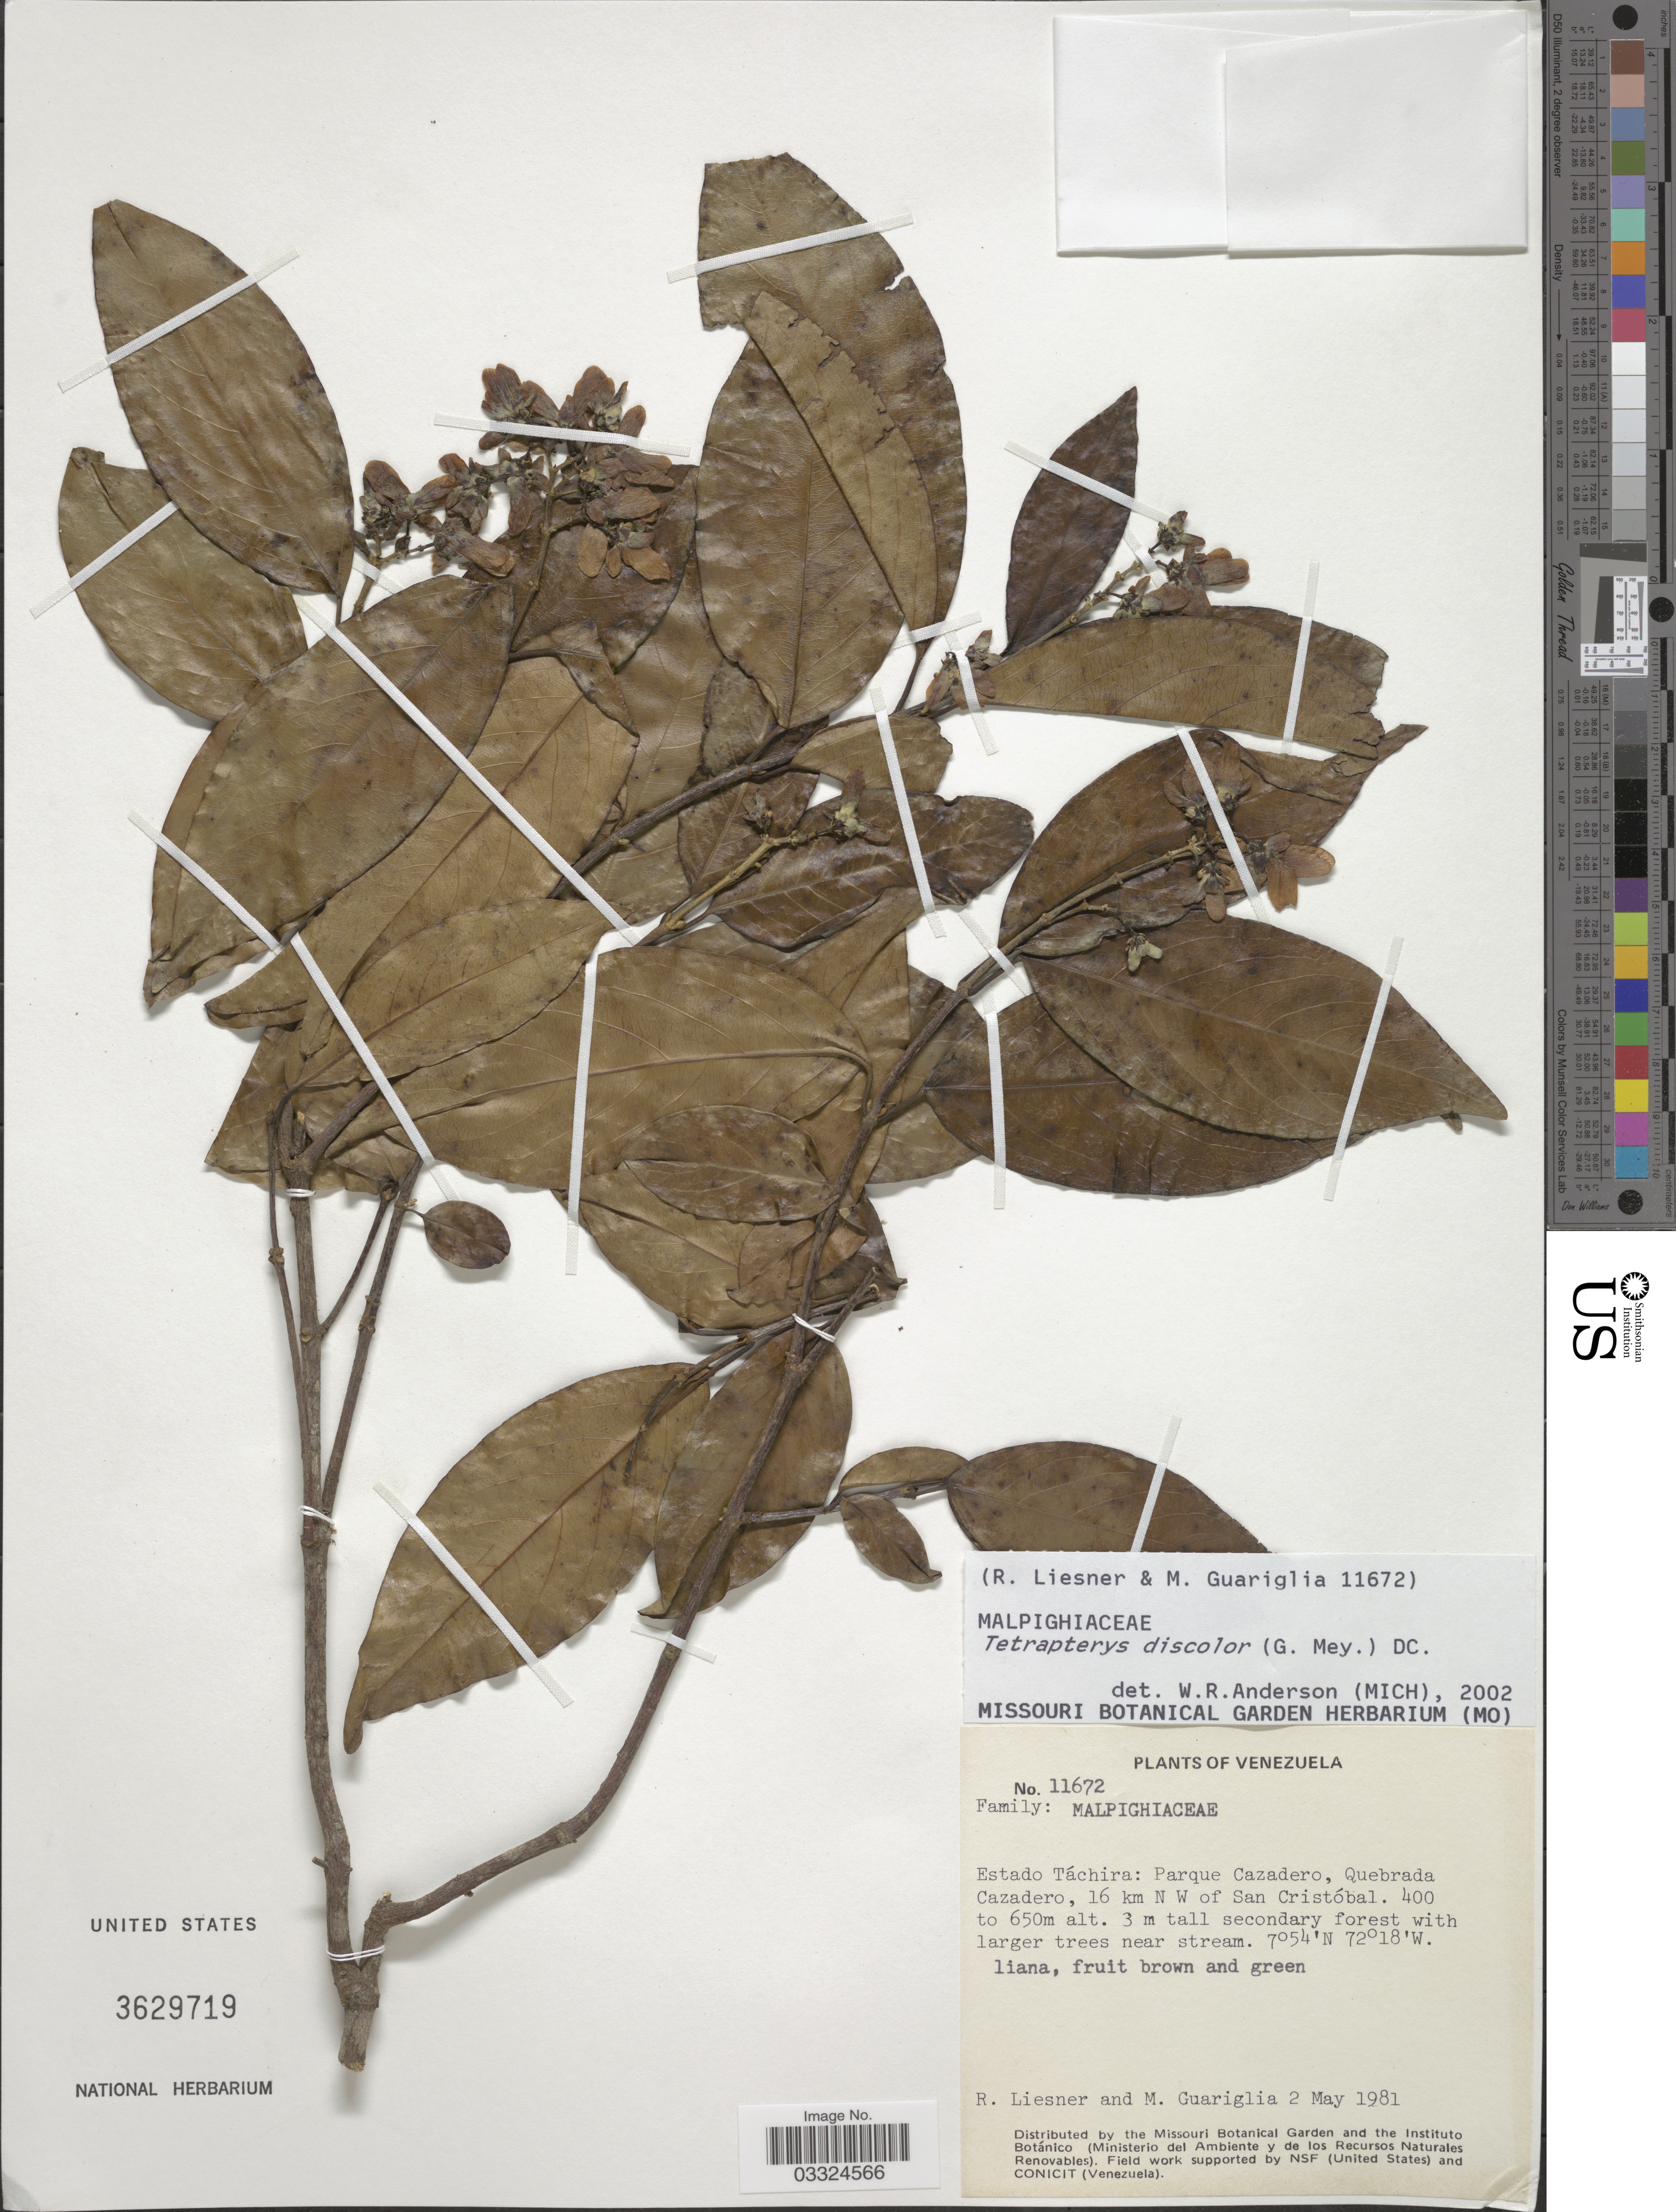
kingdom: Plantae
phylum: Tracheophyta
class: Magnoliopsida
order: Malpighiales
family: Malpighiaceae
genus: Tetrapterys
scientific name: Tetrapterys discolor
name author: (G. Mey.) DC.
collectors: R. L. Liesner & M. Guariglia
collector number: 11672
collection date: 1981-05-02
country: Venezuela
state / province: Tachira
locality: Parque Cazadero, Quebrada Cazadero, 16 km N W of San Cristóbal.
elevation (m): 650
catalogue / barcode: US 3629719